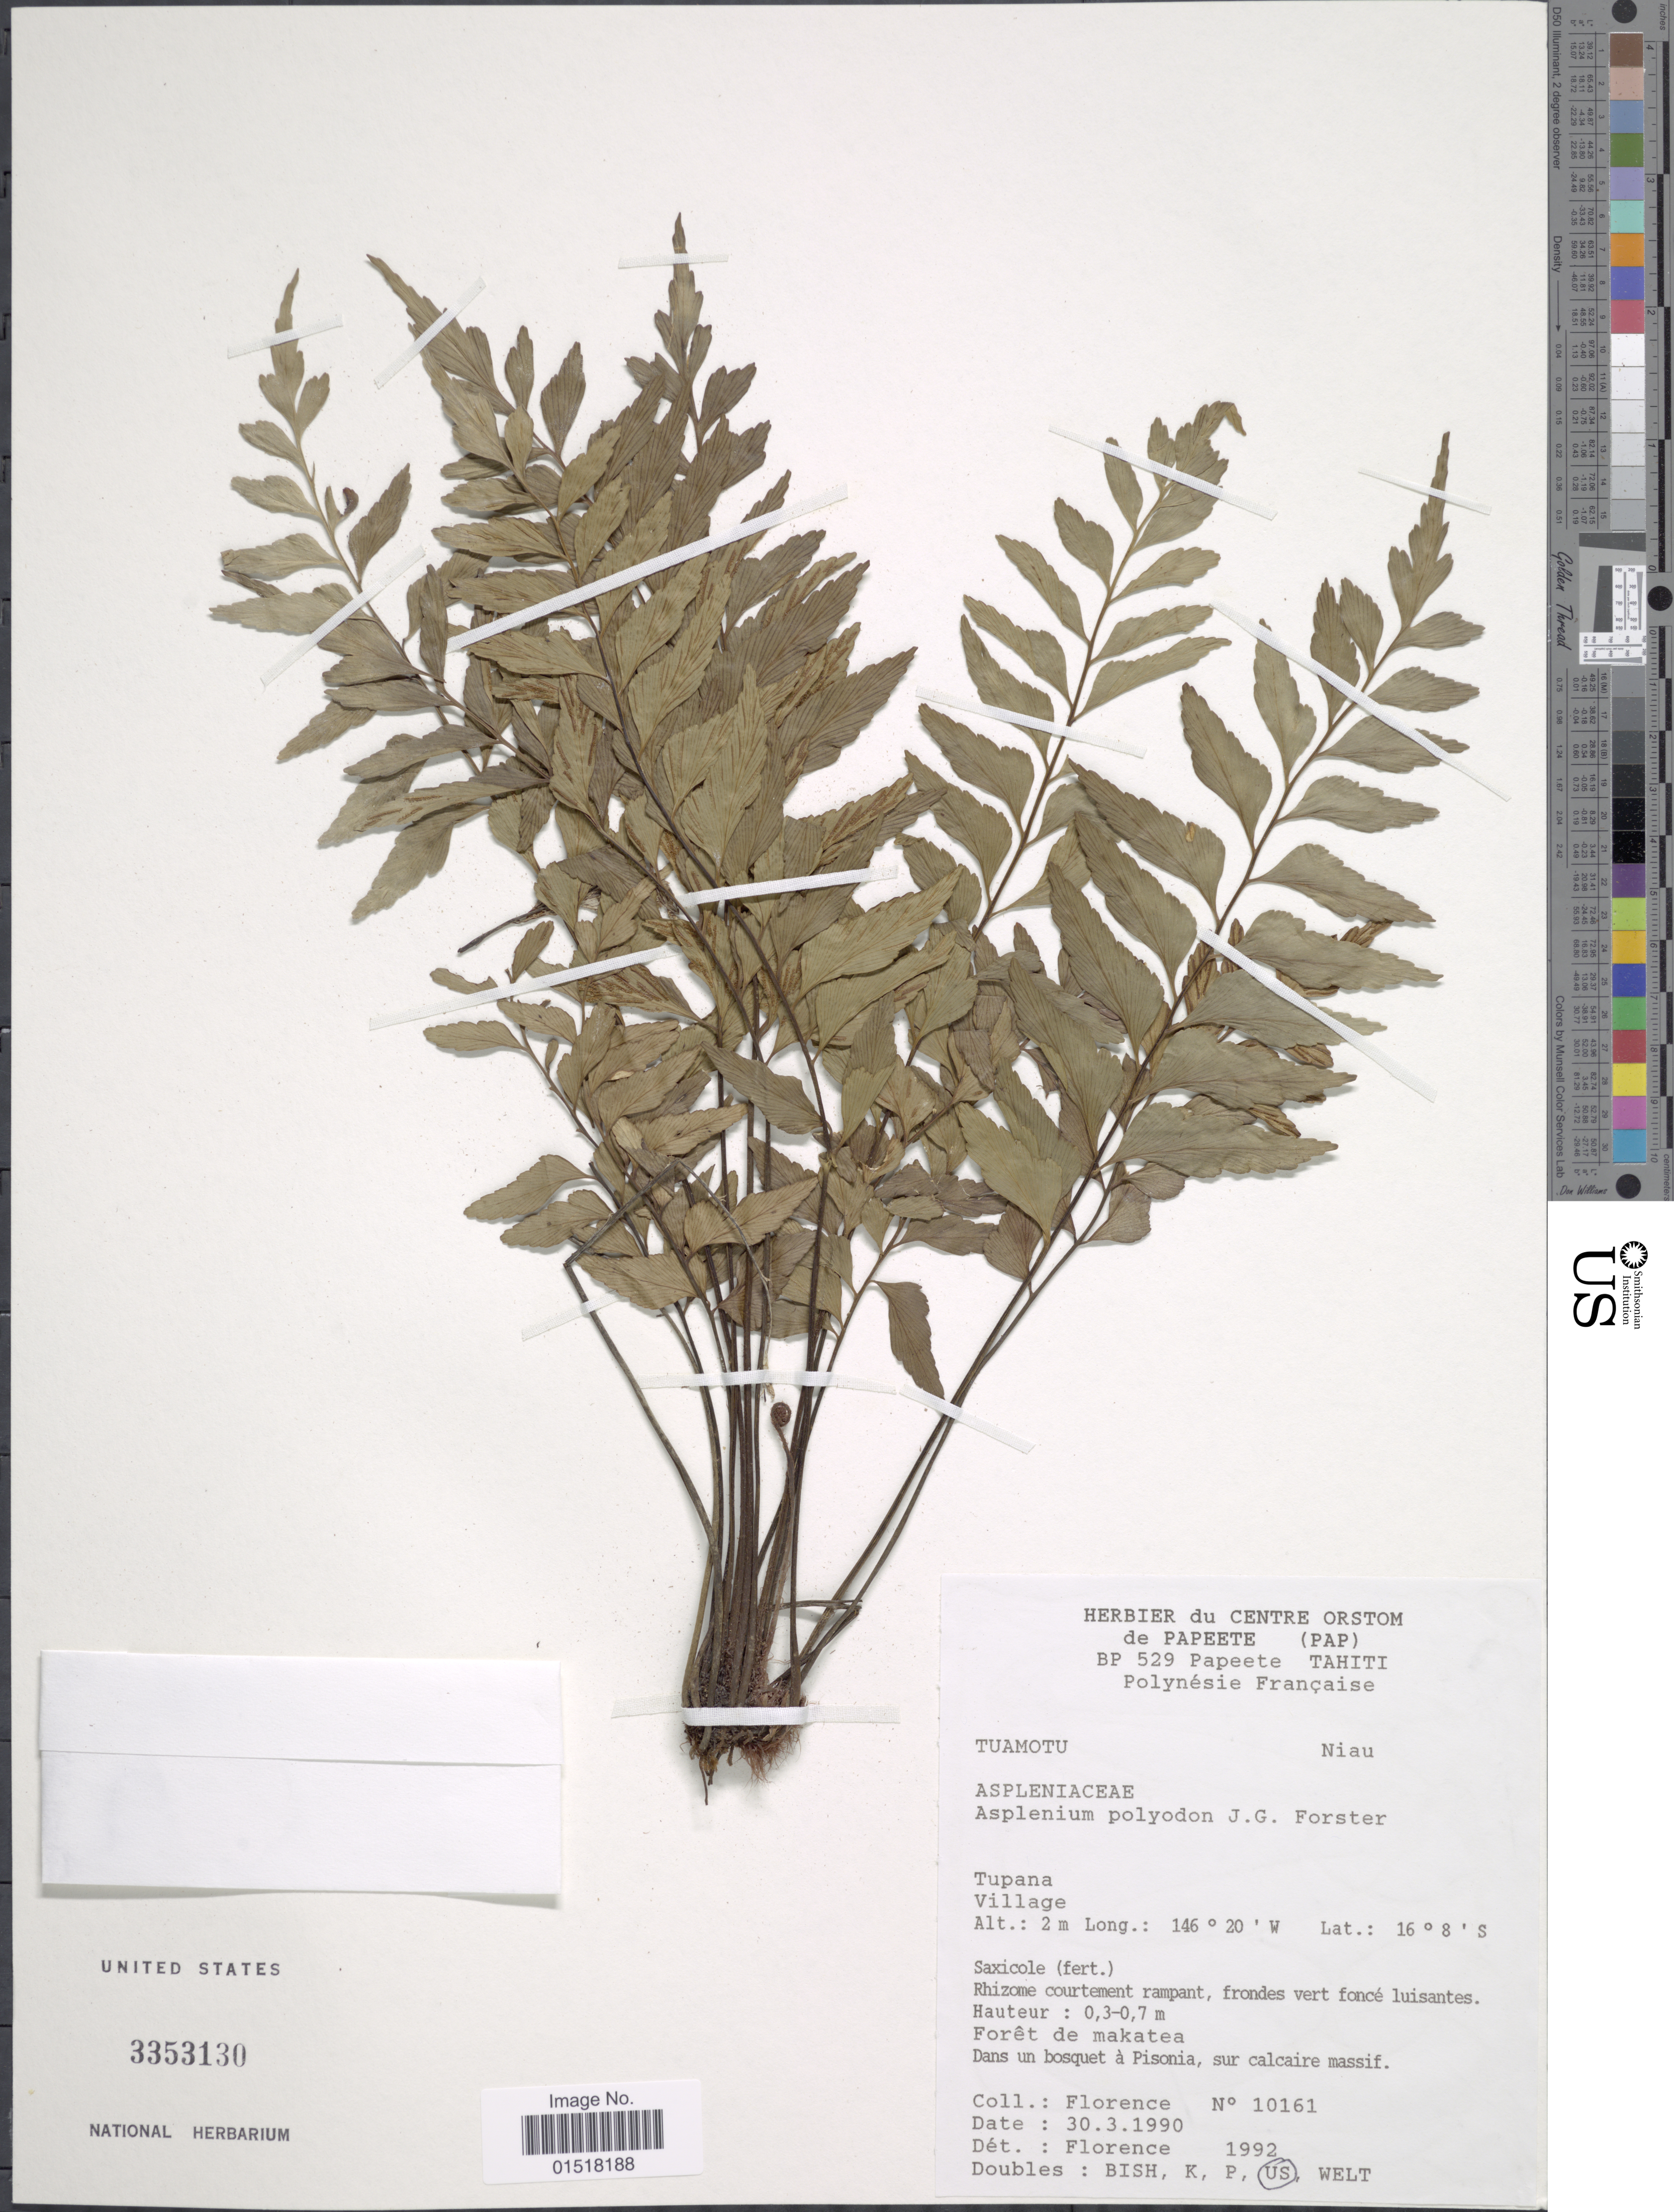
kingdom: Plantae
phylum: Tracheophyta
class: Polypodiopsida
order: Polypodiales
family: Aspleniaceae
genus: Asplenium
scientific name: Asplenium polyodon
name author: G. Forst.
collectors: -. Florence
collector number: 10161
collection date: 1990-03-30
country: French Polynesia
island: Niau Atoll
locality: Tuamotu. Niau. Tupana. Village.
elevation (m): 2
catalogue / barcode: US 3353130